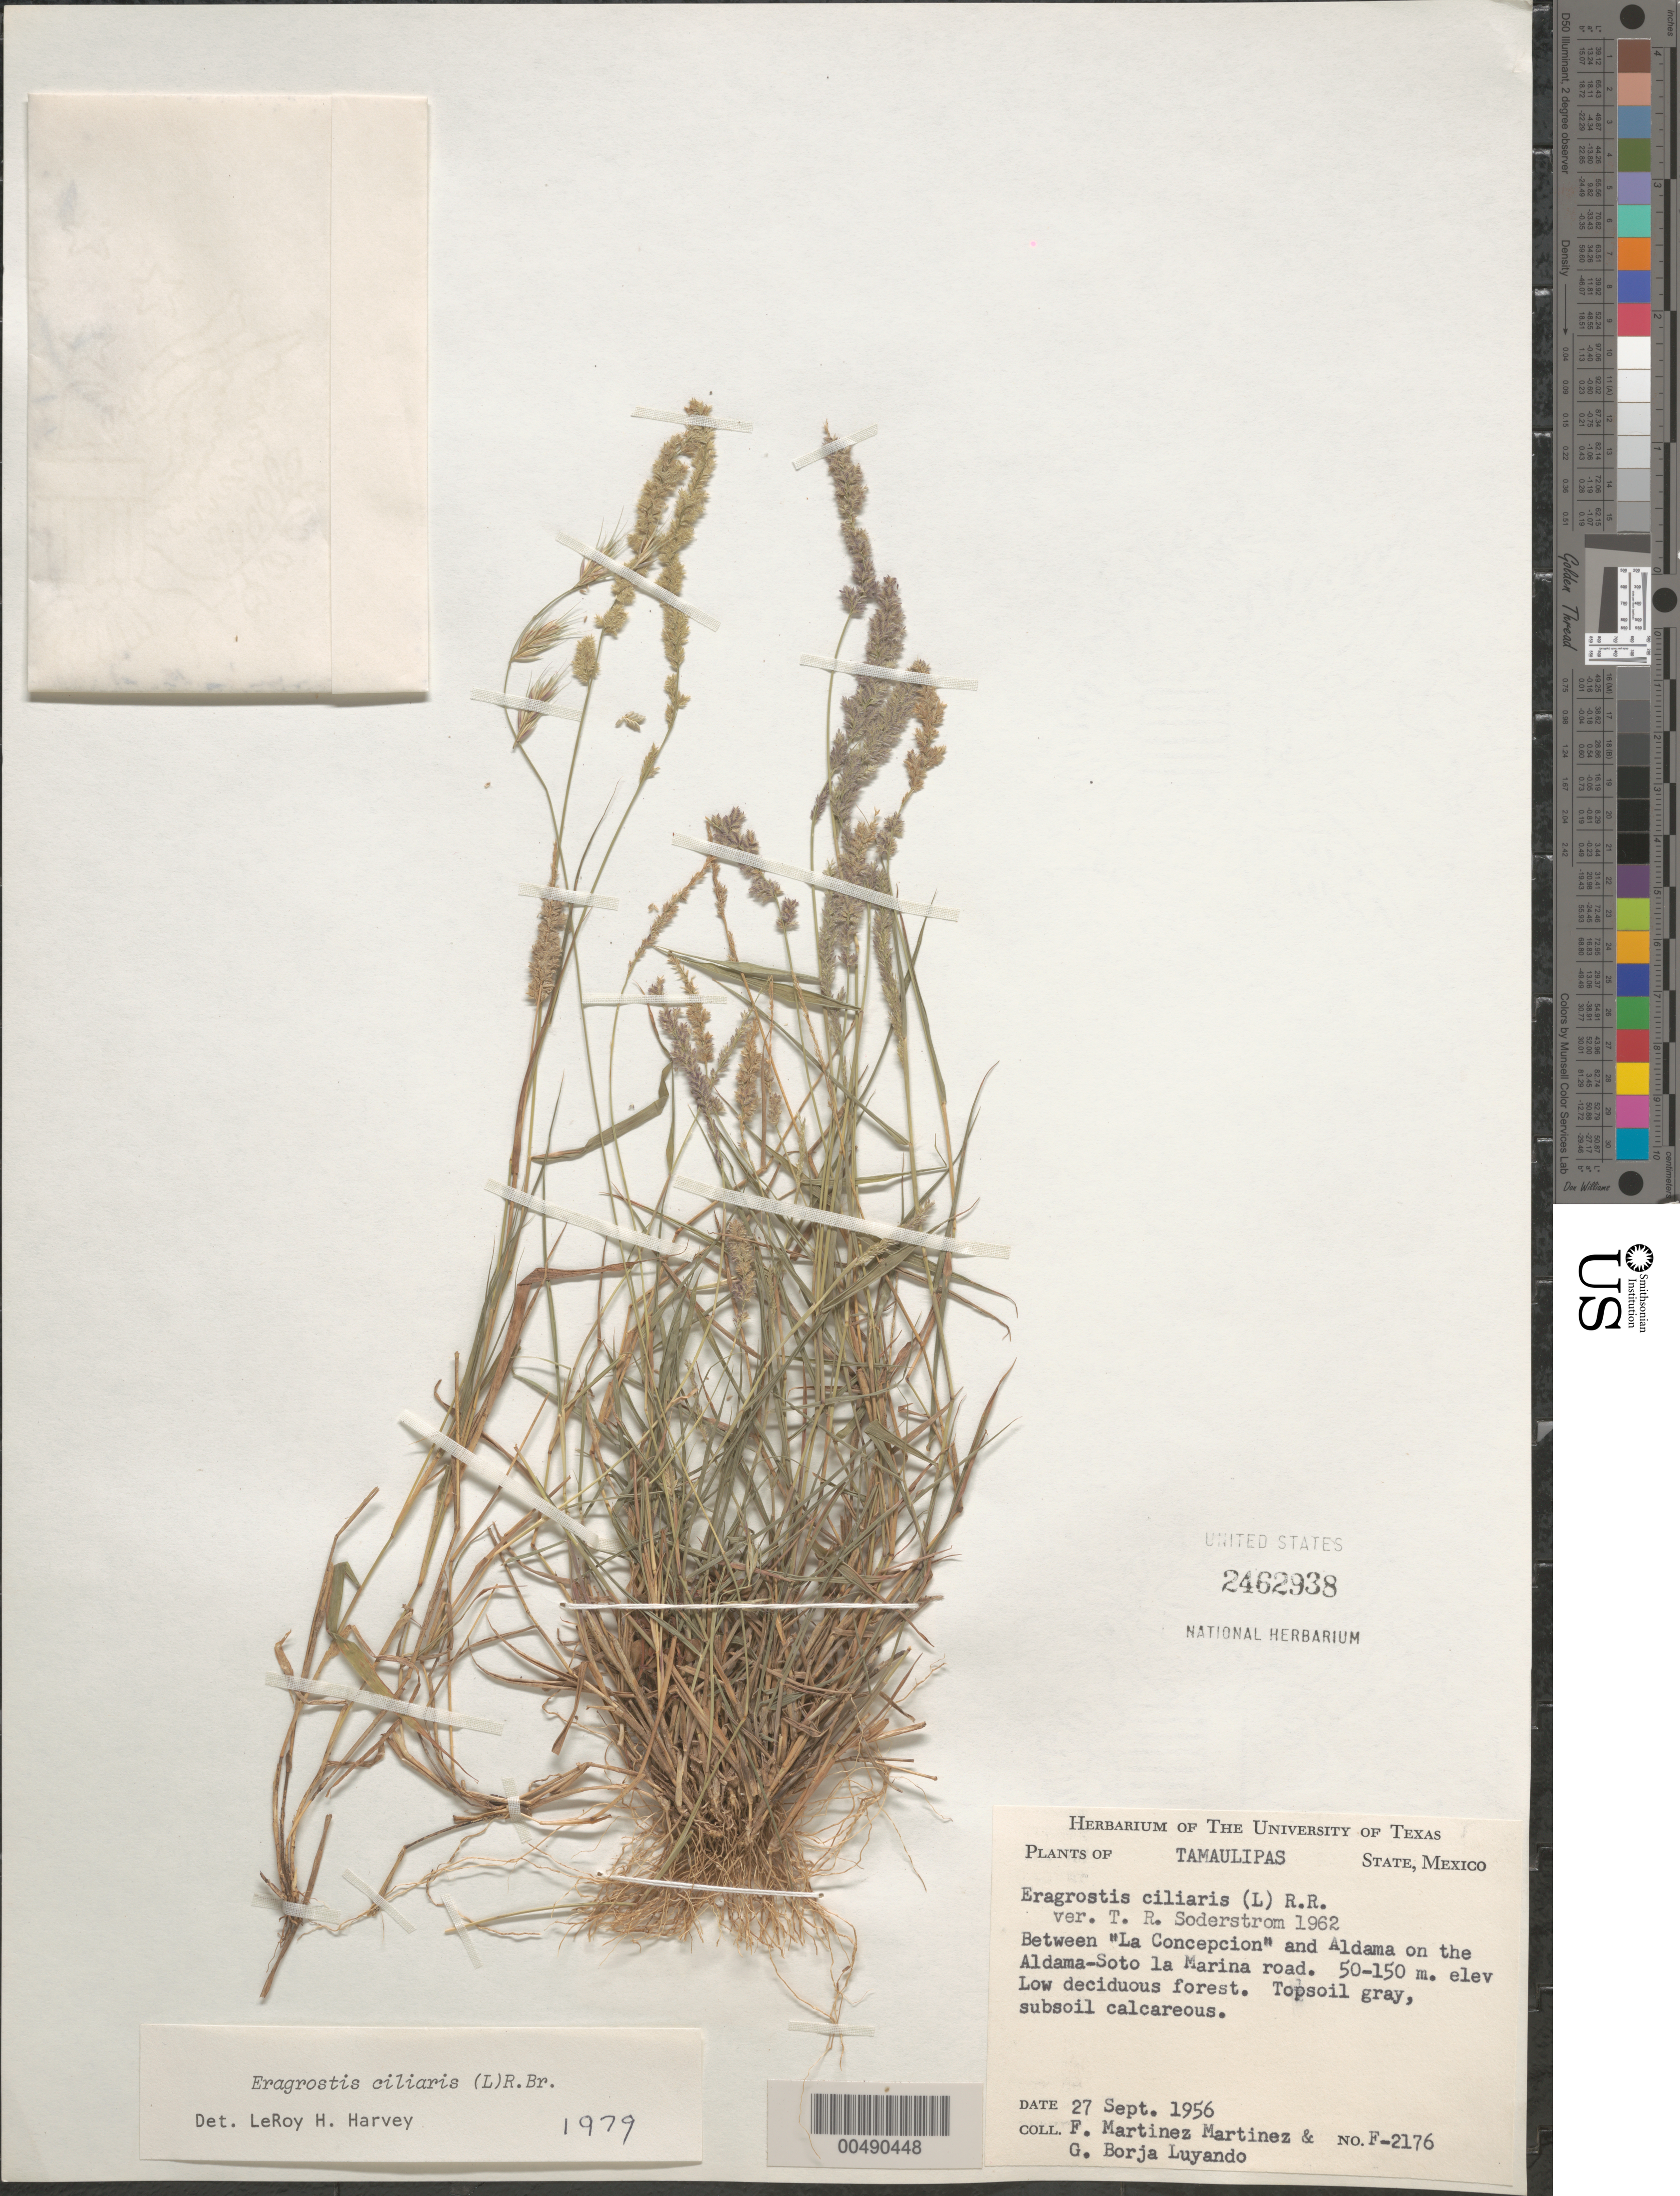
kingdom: Plantae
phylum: Tracheophyta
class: Liliopsida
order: Poales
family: Poaceae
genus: Eragrostis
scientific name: Eragrostis ciliaris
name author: (L.) R. Br.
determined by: Harvey, L. H.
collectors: F. Martinez-M. & G. Borja-Luyando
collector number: F-2176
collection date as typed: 27 Sep 1956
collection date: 1956-09-27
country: Mexico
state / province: Tamaulipas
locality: Between La Concepcion and Aldama on the Aldama-Soto la Marina rd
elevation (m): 50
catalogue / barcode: US 2462938